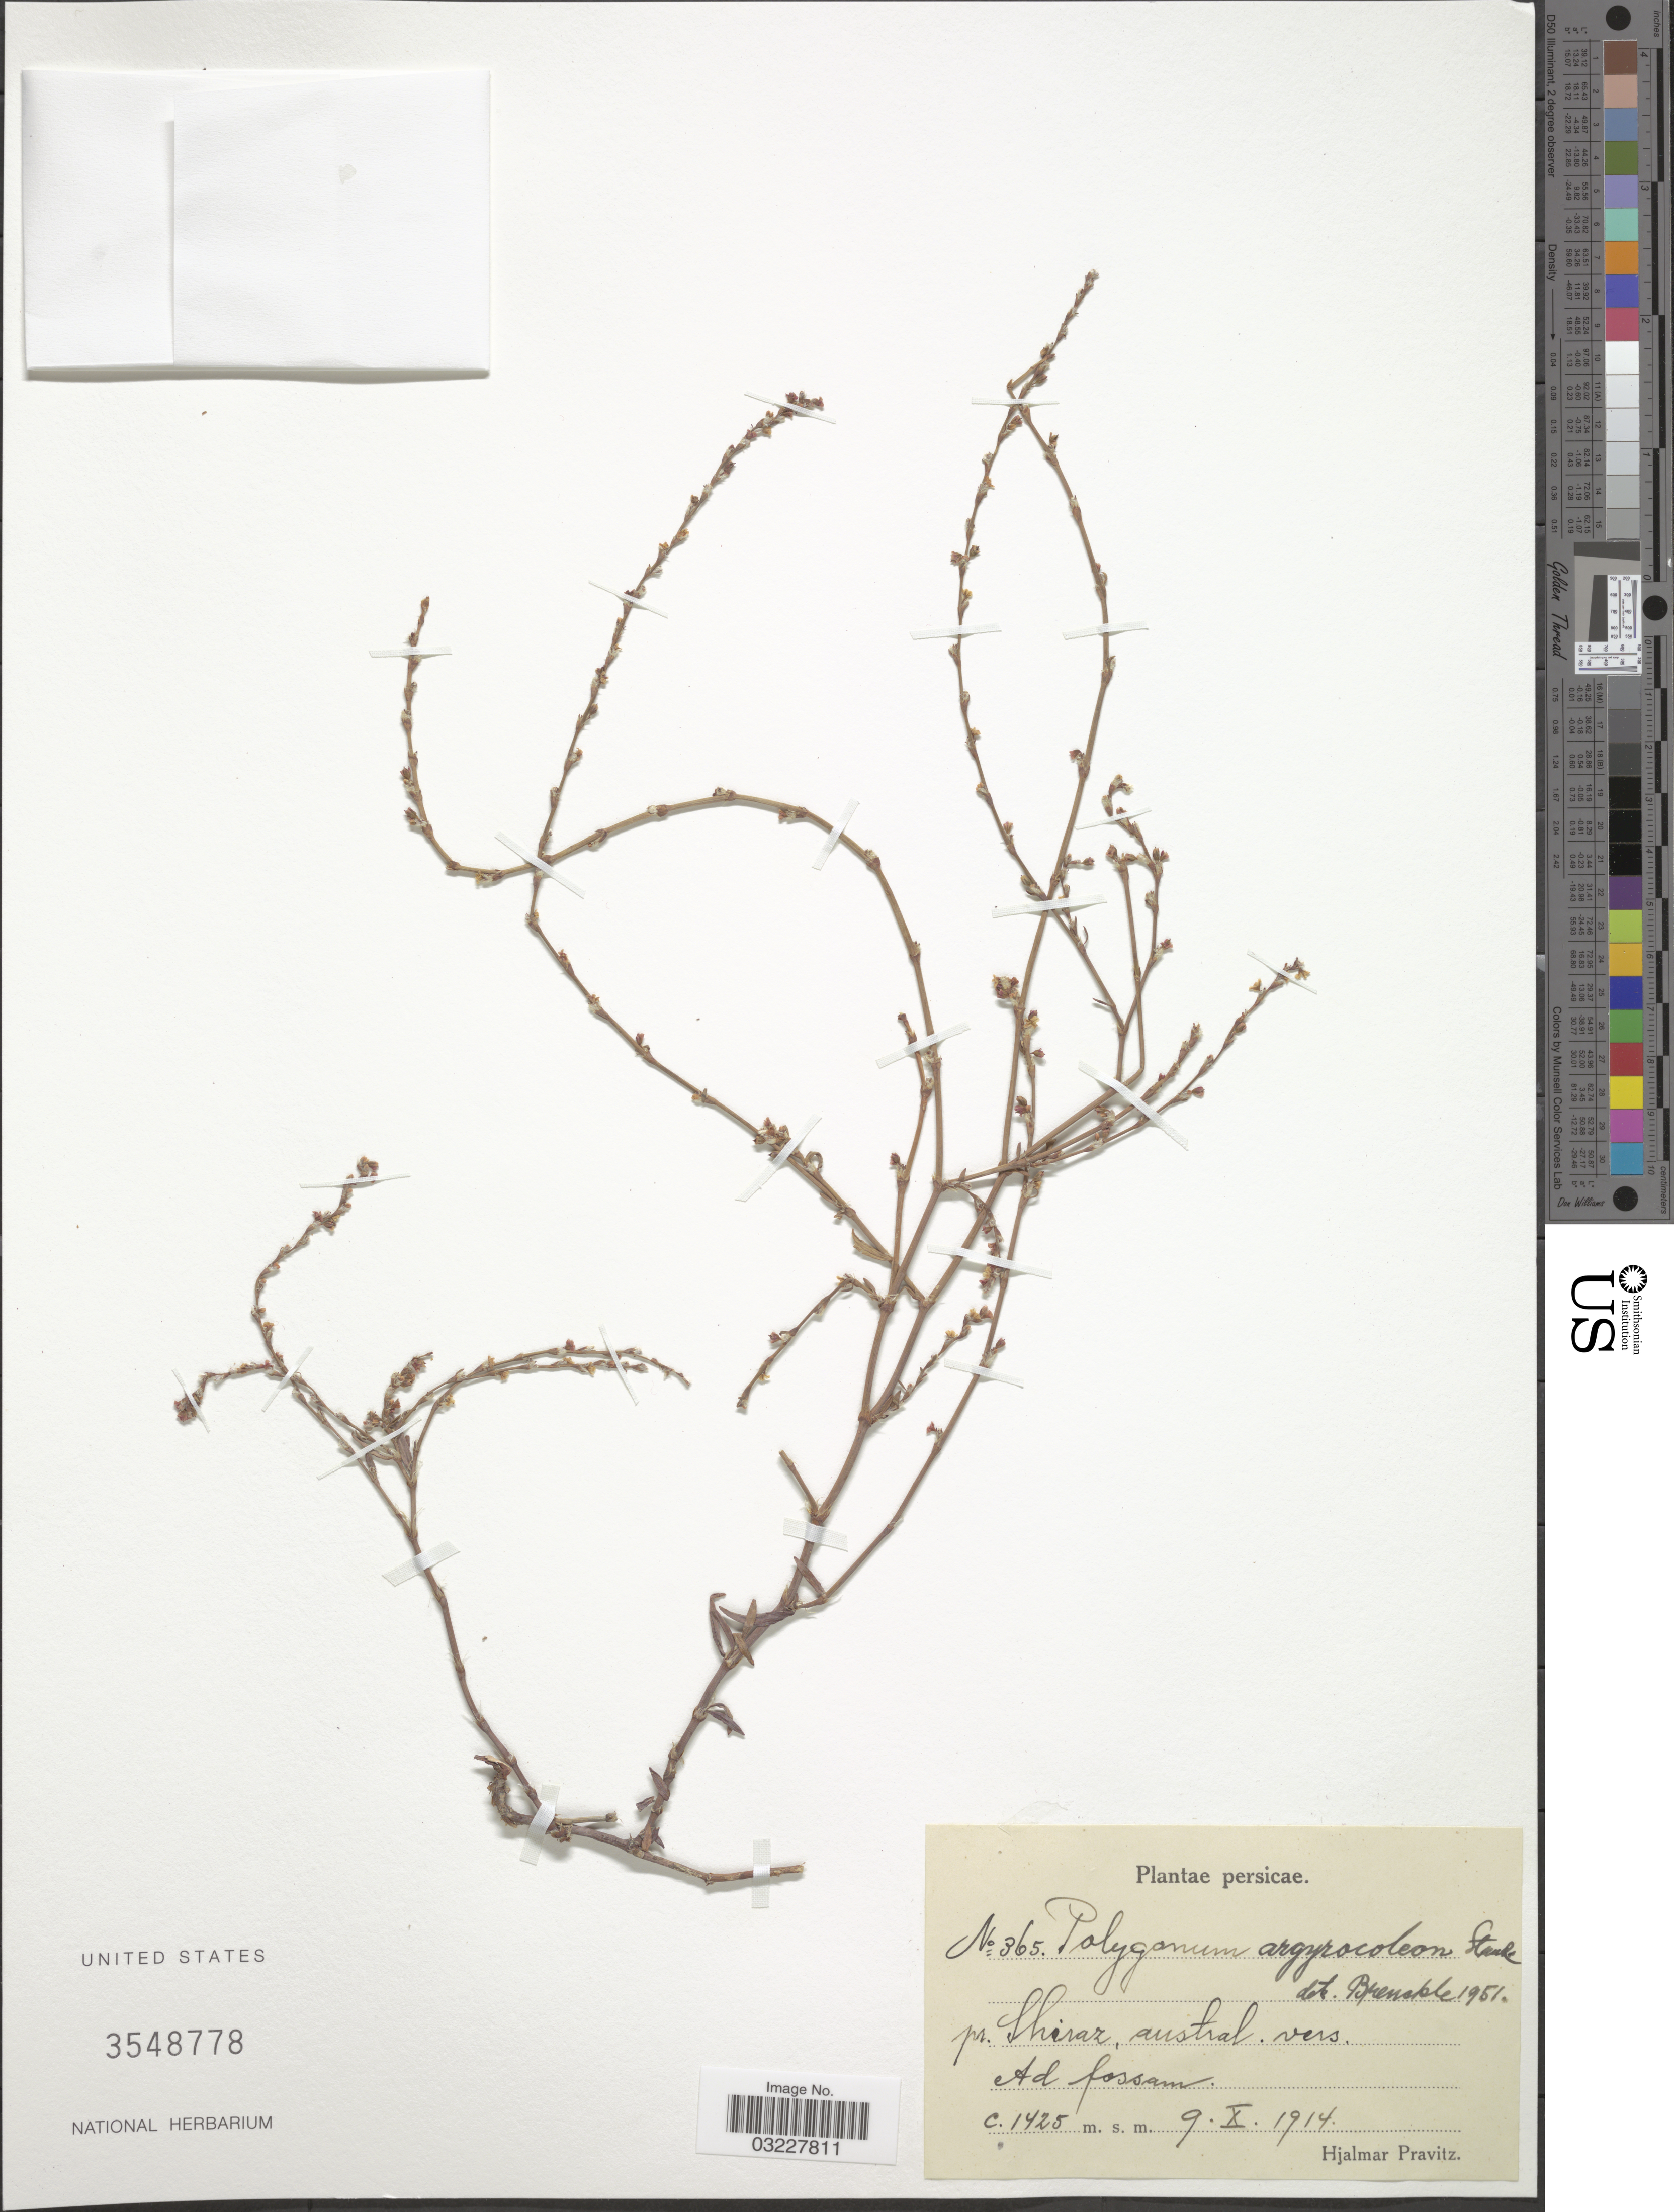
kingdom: Plantae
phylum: Tracheophyta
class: Magnoliopsida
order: Caryophyllales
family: Polygonaceae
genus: Polygonum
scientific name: Polygonum argyrocoleon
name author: Steud. ex Kunze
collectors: H. Pravitz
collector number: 365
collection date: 1914-10-09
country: Iran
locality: Persicae. pr. Shiraz, austral. vers.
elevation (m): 1425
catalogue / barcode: US 3548778